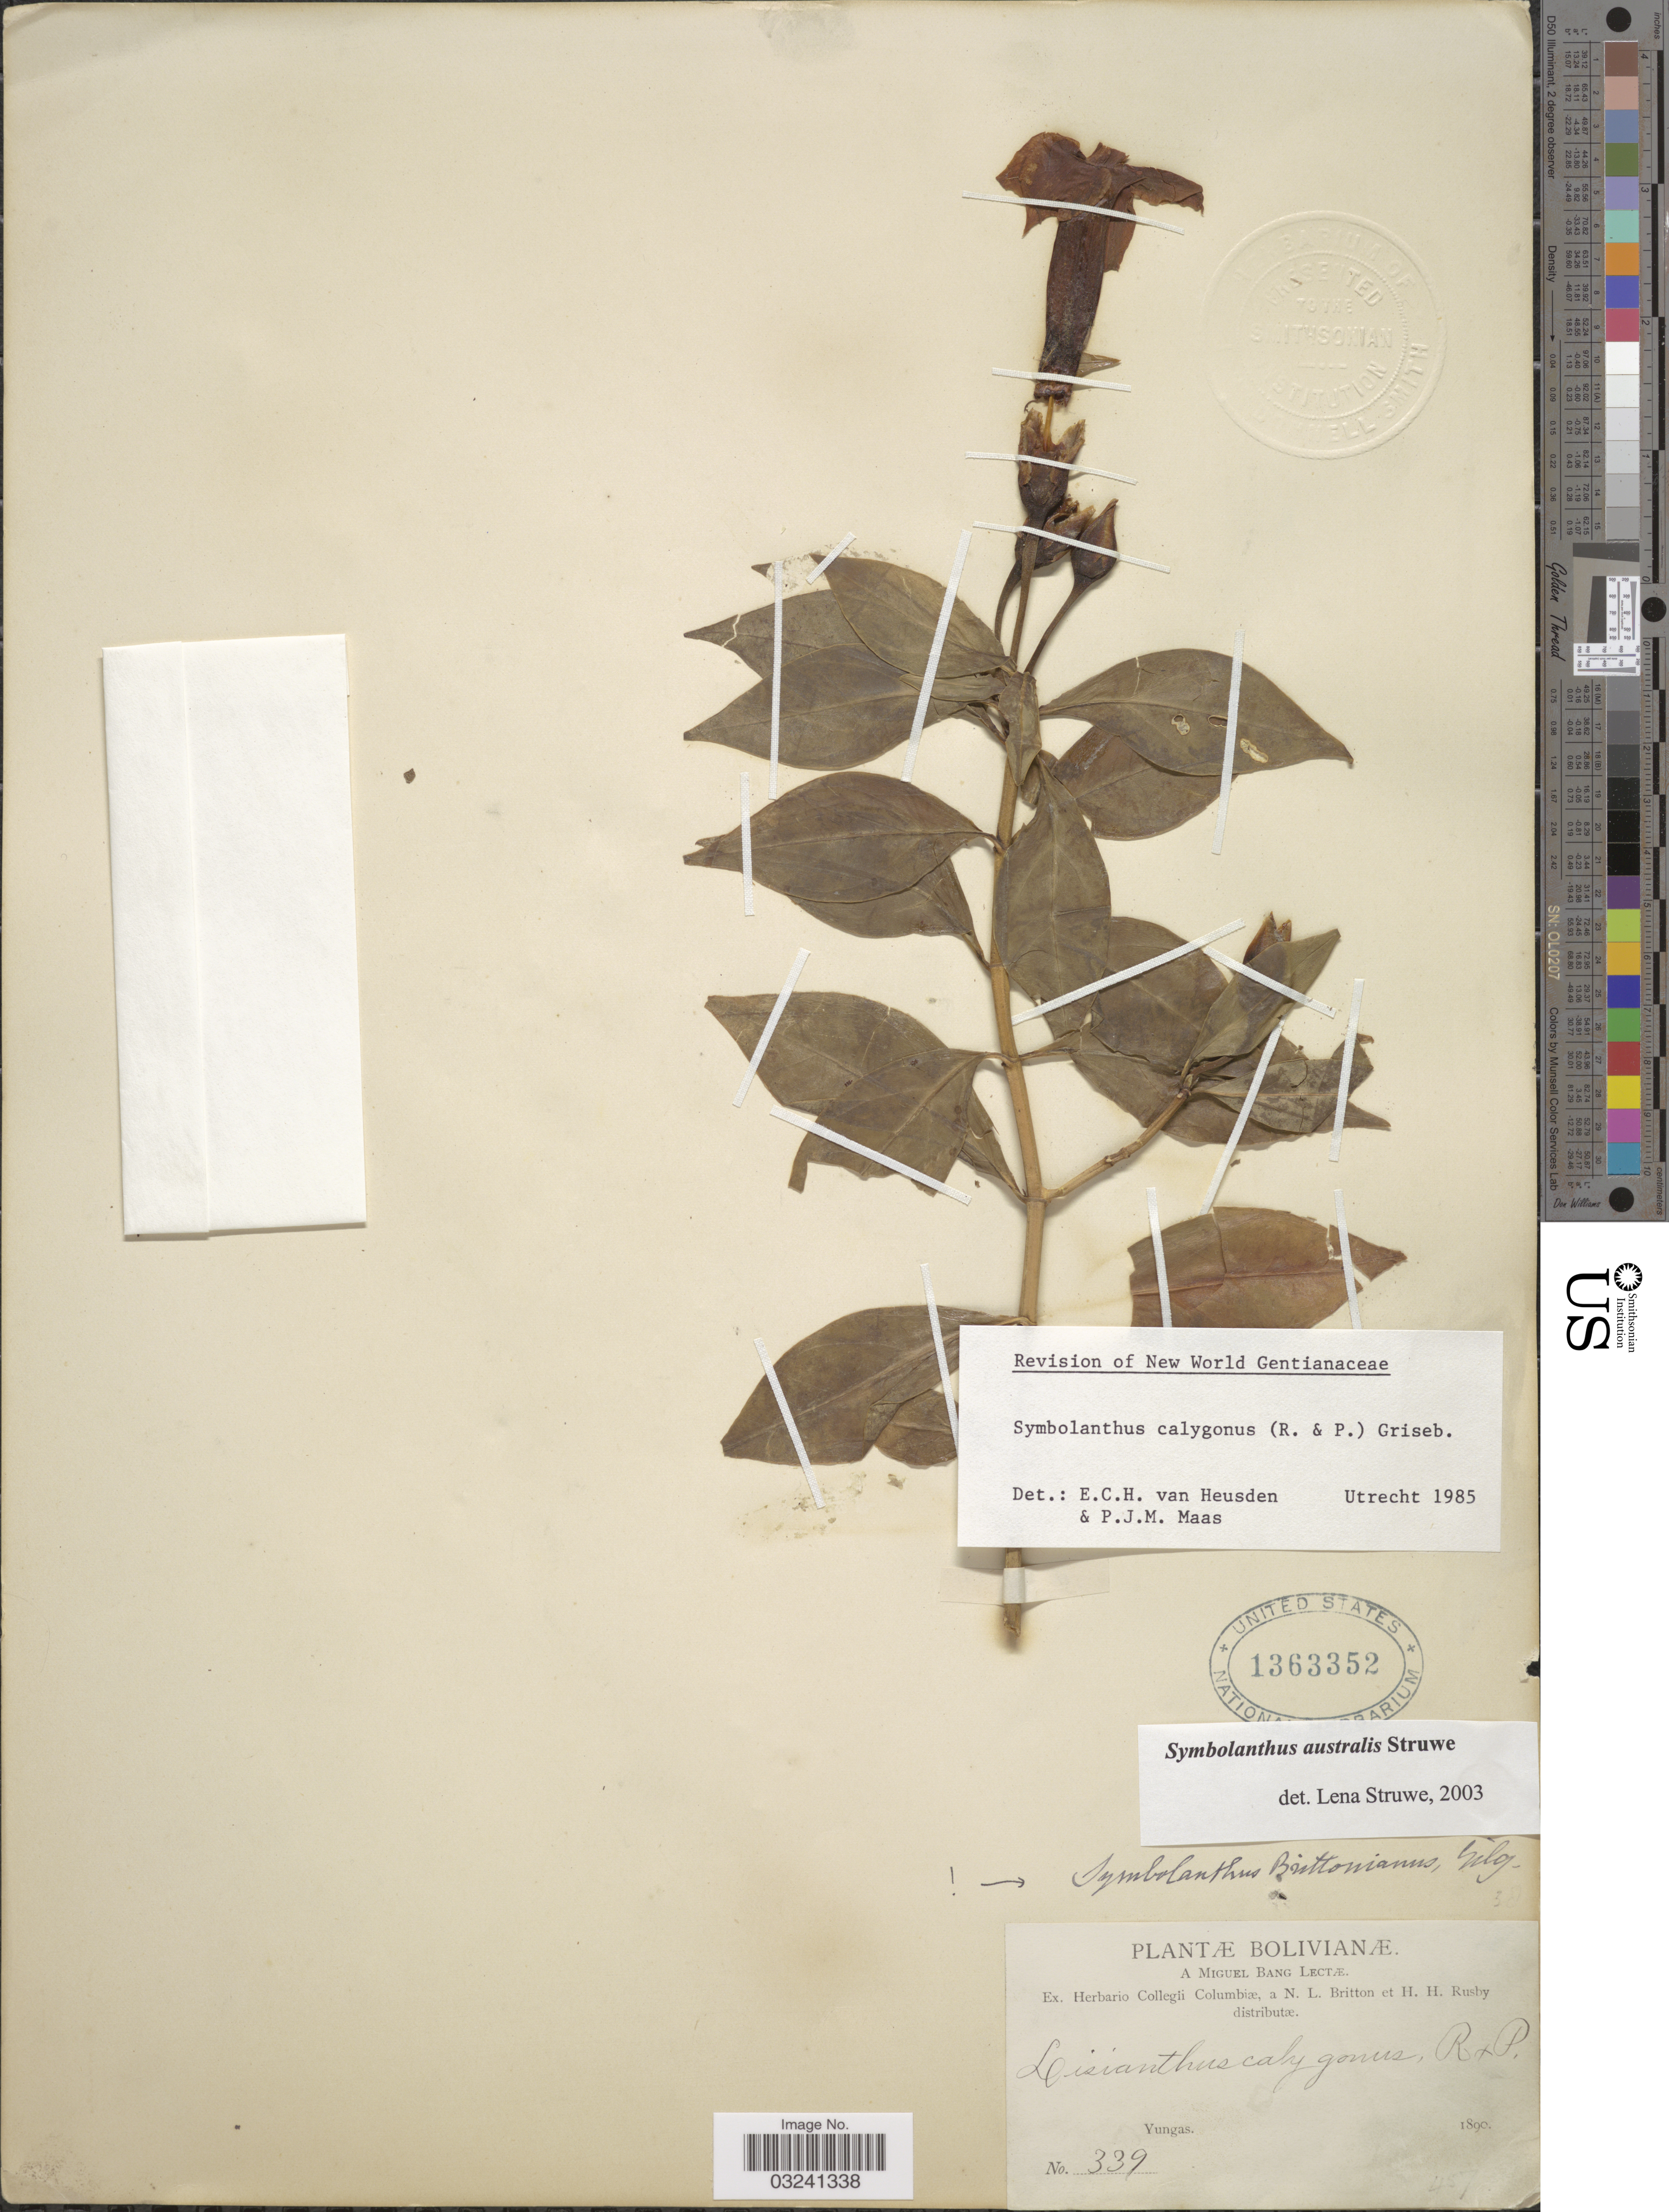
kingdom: Plantae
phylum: Tracheophyta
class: Magnoliopsida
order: Gentianales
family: Gentianaceae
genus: Symbolanthus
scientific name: Symbolanthus australis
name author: Struwe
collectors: M. Bang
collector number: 339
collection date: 1890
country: Bolivia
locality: Yungas.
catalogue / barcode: US 1363352